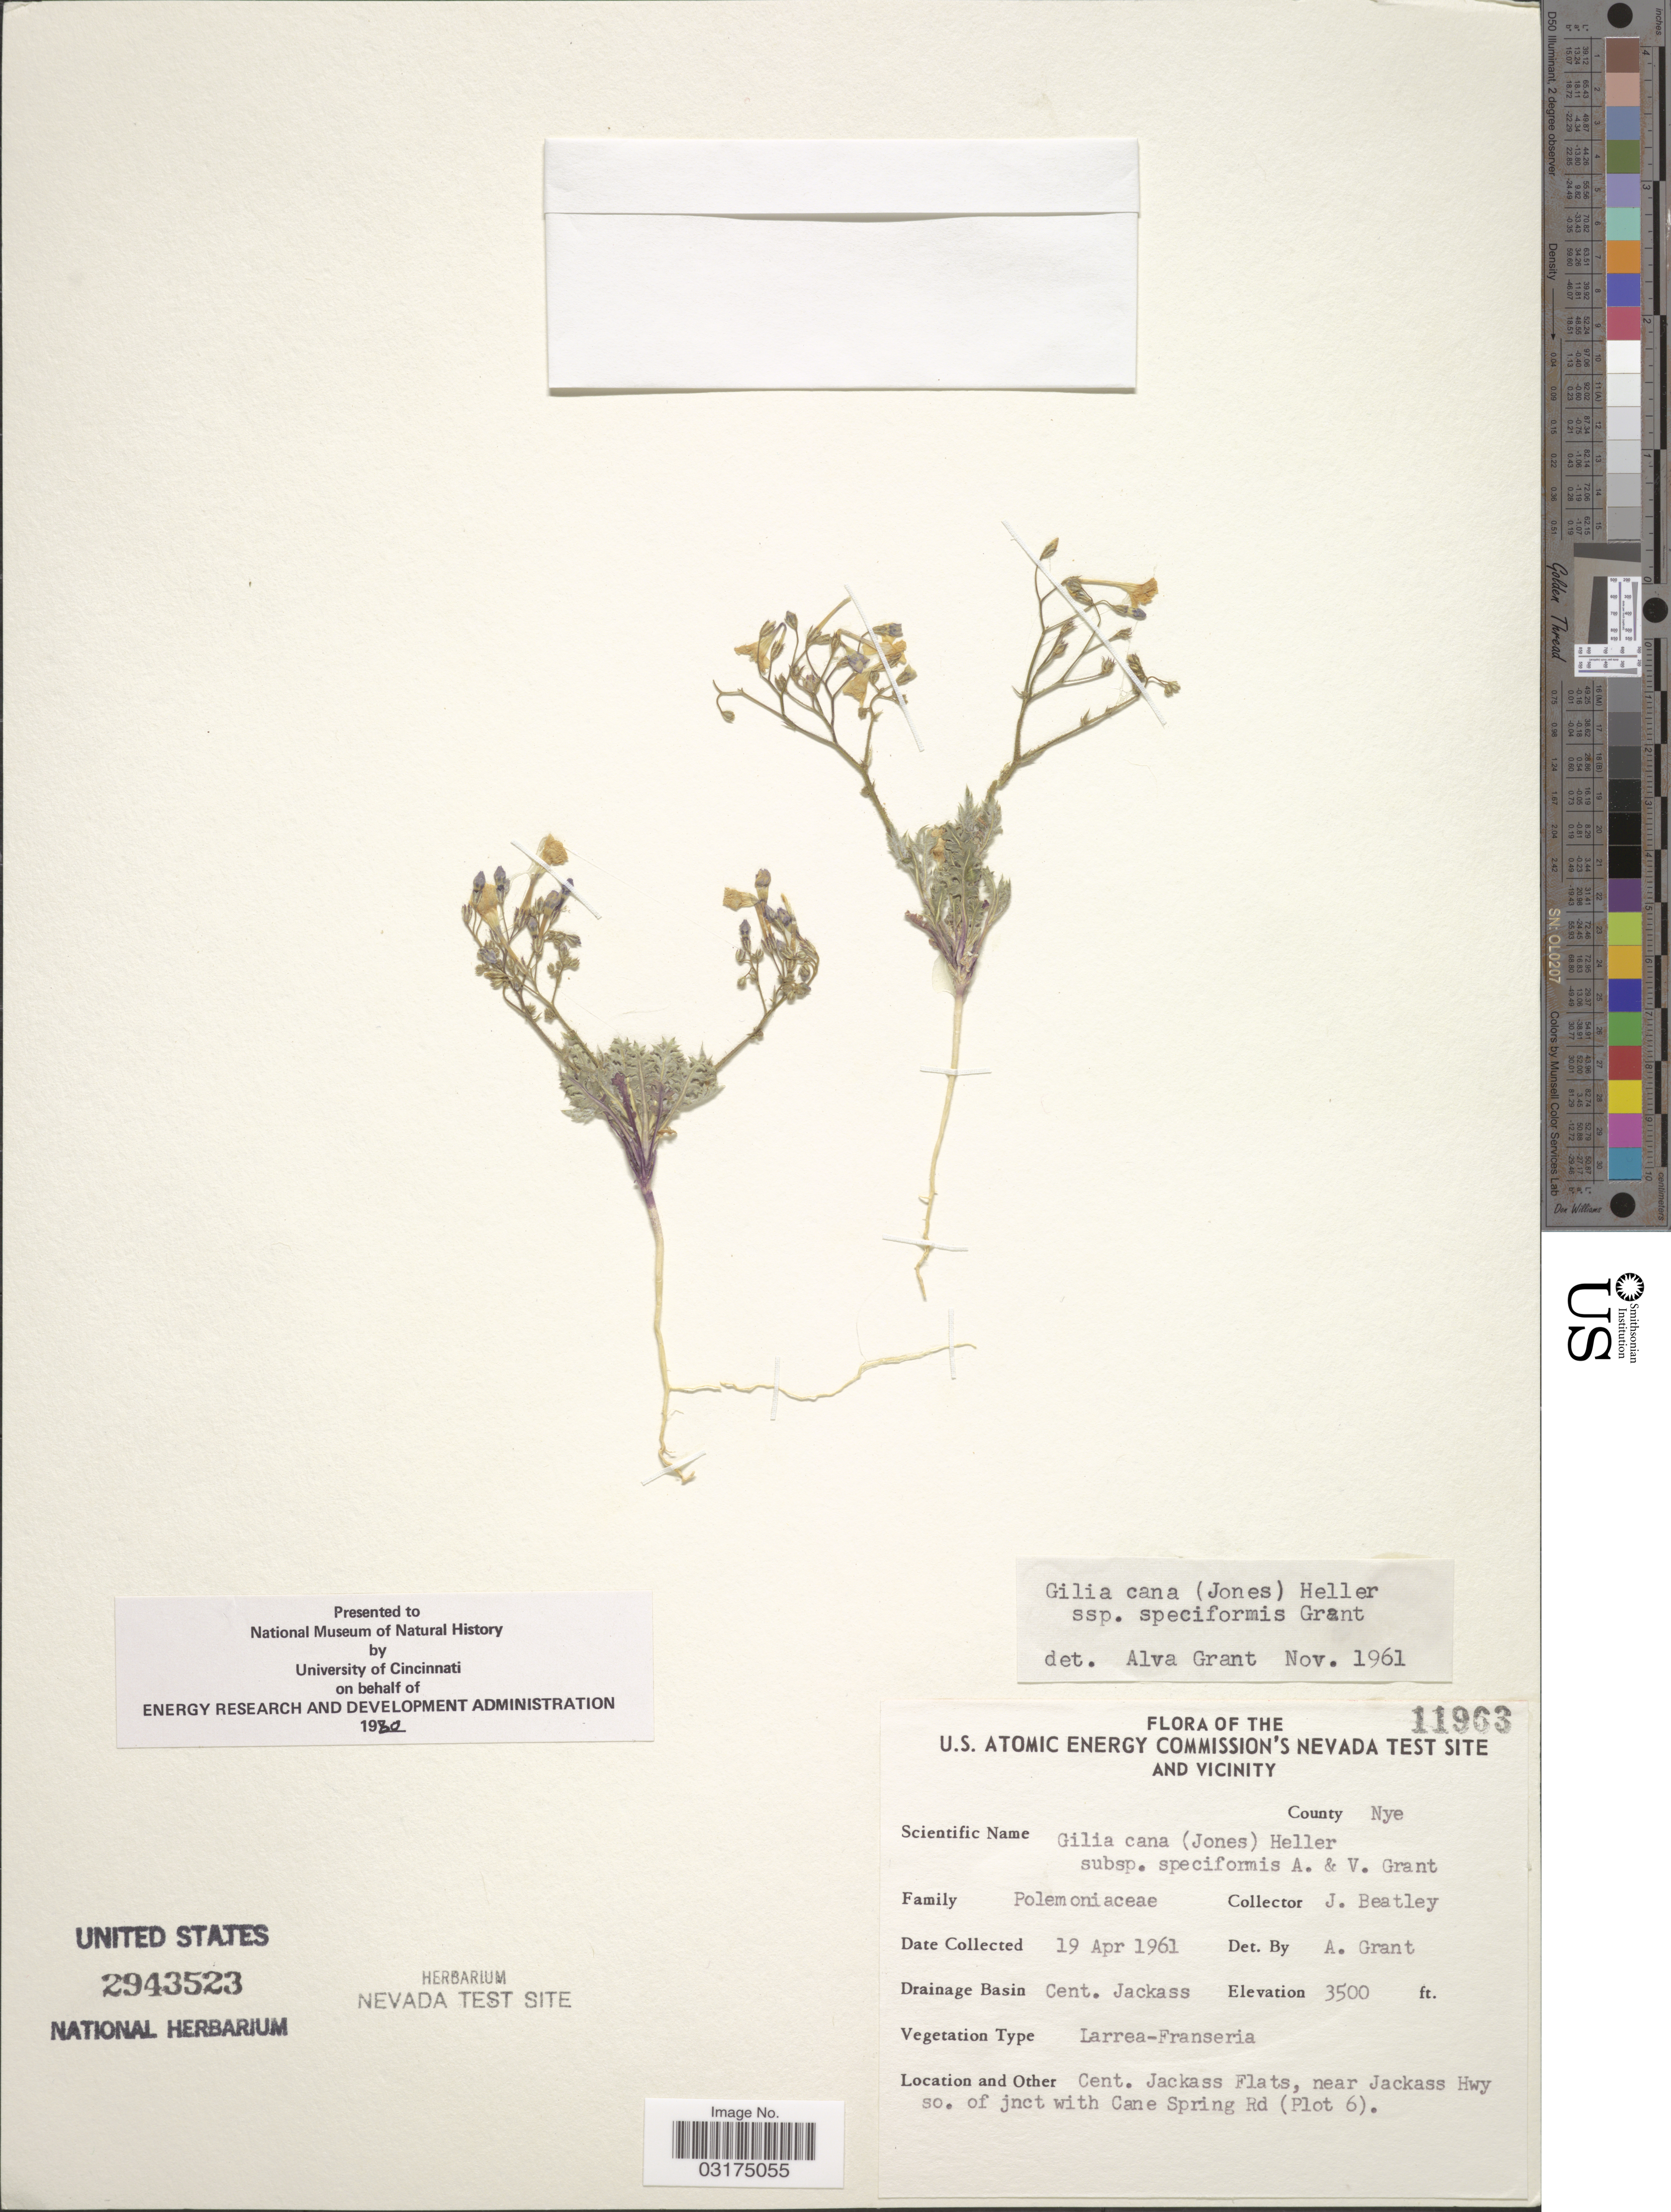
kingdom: Plantae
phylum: Tracheophyta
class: Magnoliopsida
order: Ericales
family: Polemoniaceae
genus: Gilia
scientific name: Gilia cana subsp. speciformis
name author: A.D. Grant & V.E. Grant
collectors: J. C. Beatley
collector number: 11963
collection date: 1961-04-19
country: United States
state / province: Nevada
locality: The U. S. Atomic Energy Commission's Nevada Test Site and Vicinity. County Nye. Drainage Basin Cent. Jackass. Cent. Jackass Flats, near Jackass Hwy so. of jnct with Cane Spring Rd (Plot 6).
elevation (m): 1067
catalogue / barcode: US 2943523